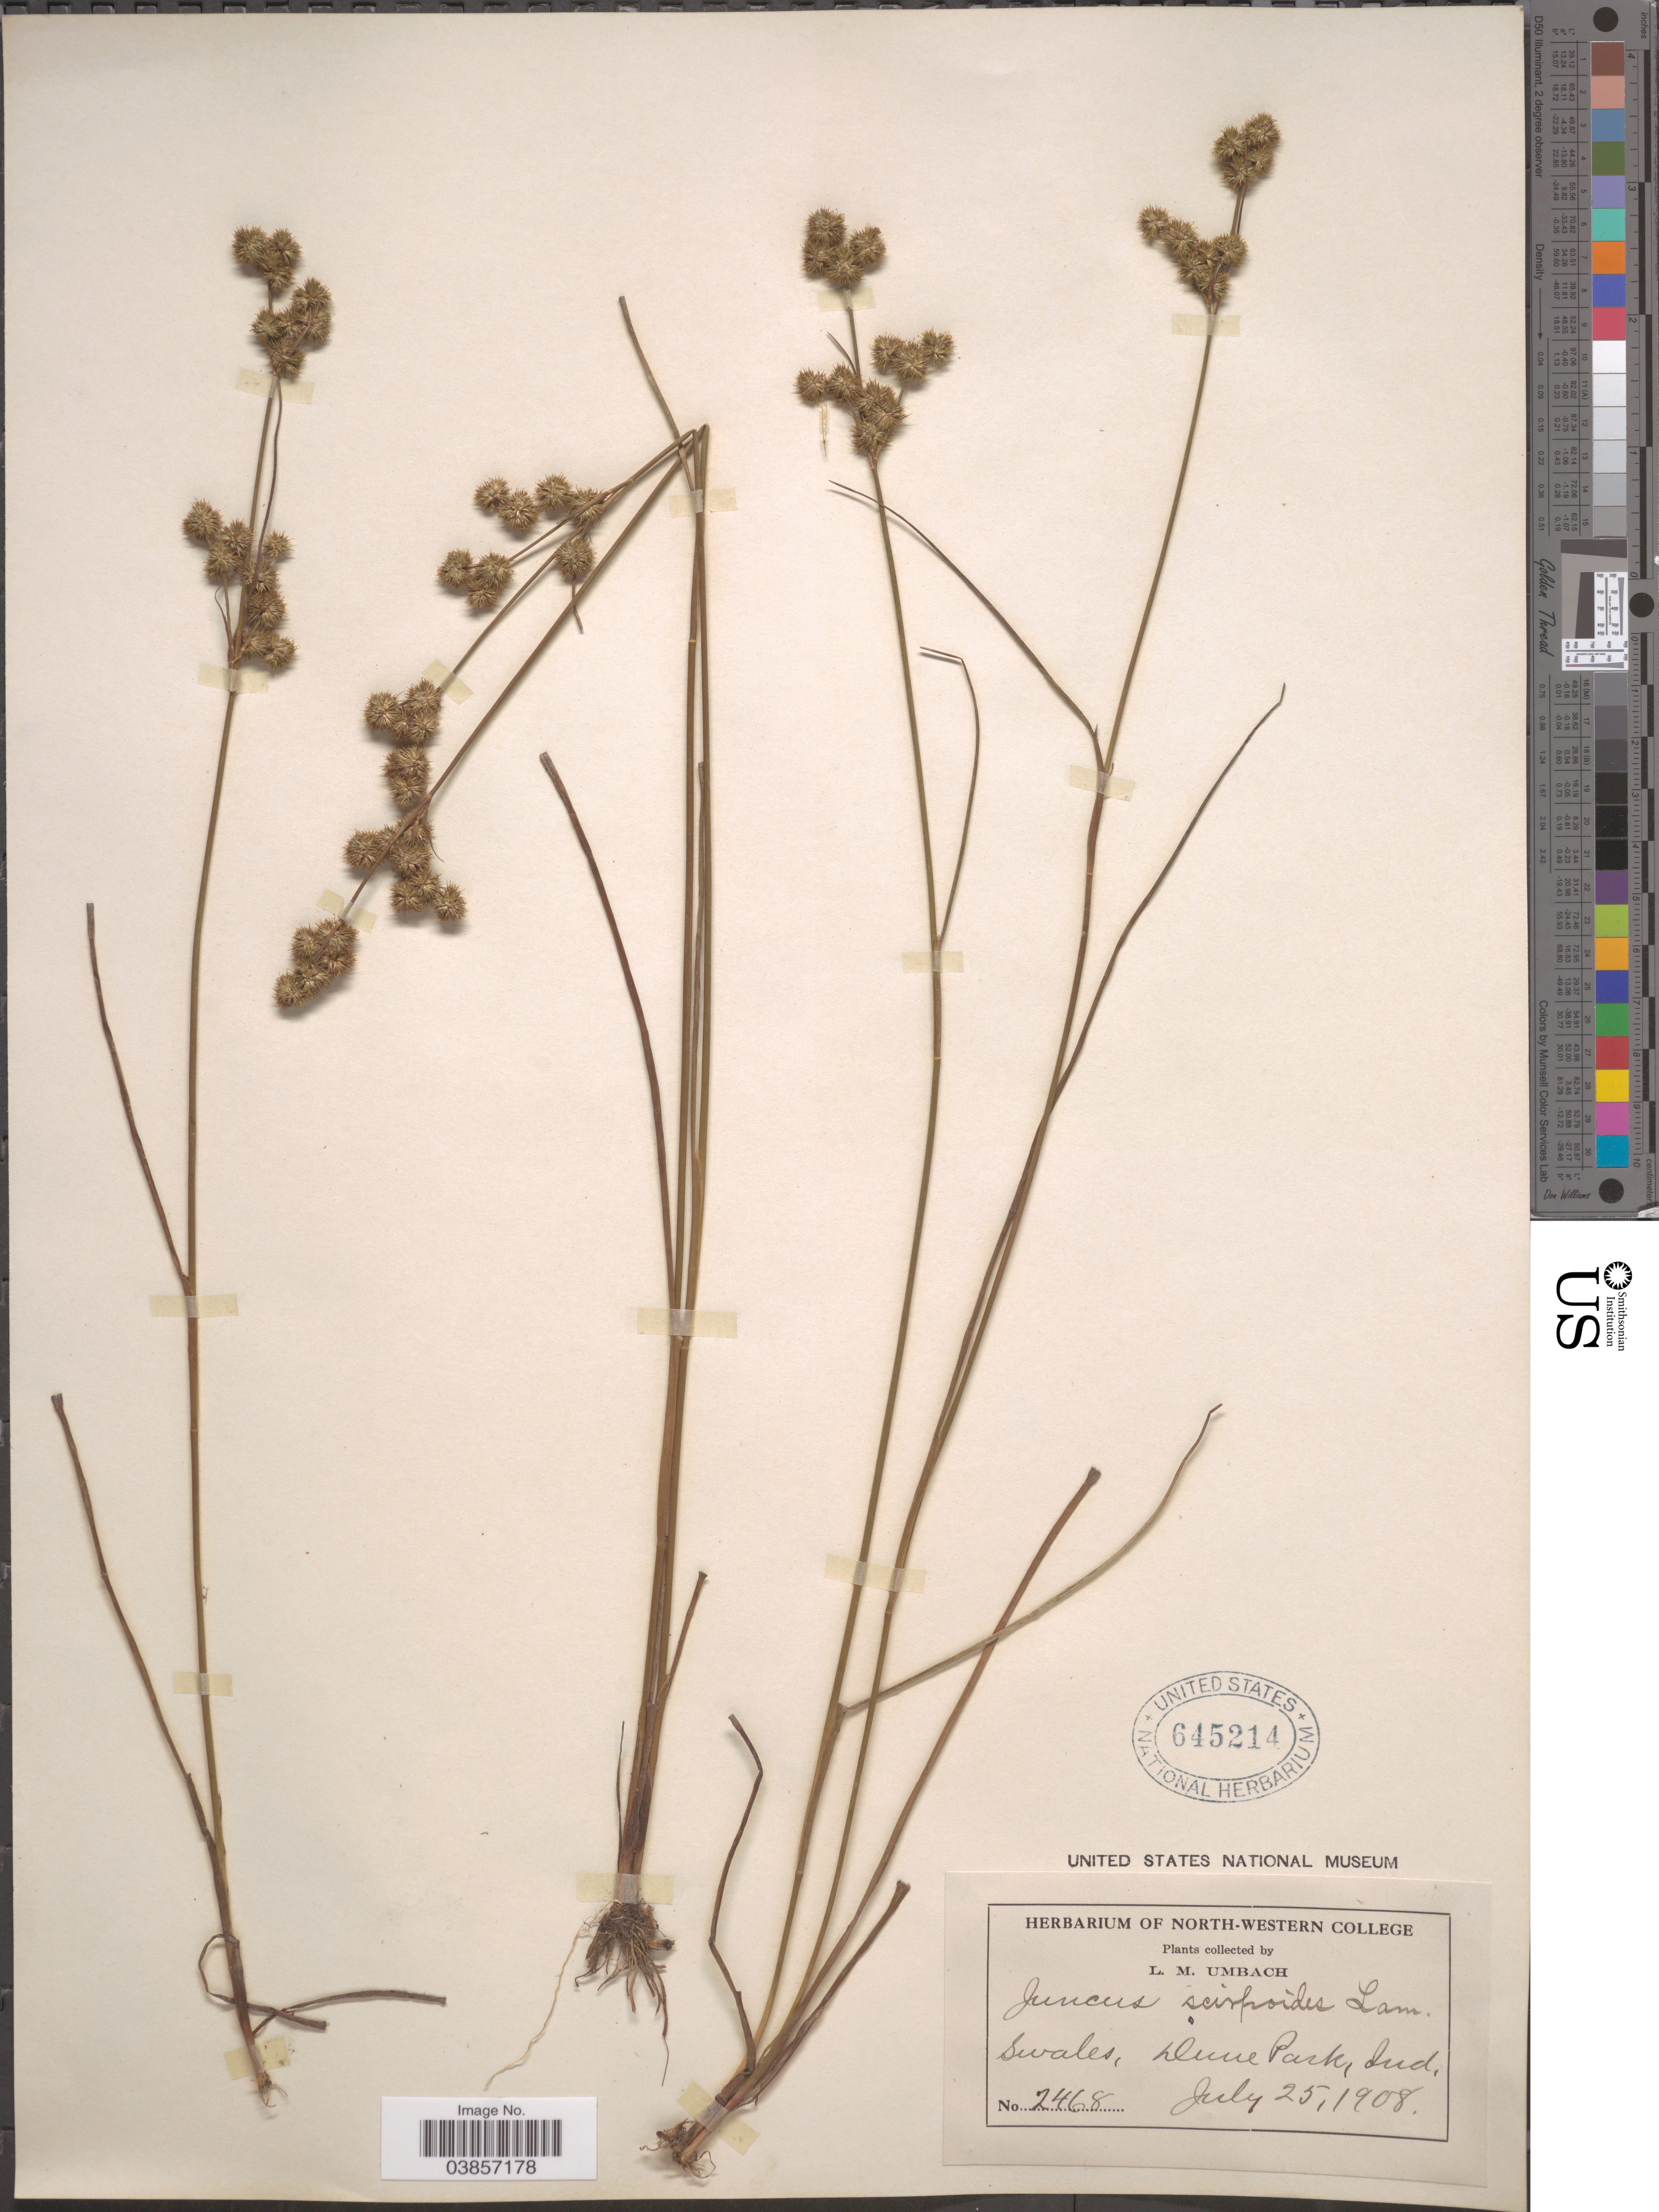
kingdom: Plantae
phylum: Tracheophyta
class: Liliopsida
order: Poales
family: Juncaceae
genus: Juncus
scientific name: Juncus scirpoides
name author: Lam.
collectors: L. M. Umbach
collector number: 2468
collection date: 1908-07-25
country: United States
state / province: Indiana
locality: Dune Park.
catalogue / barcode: US 645214